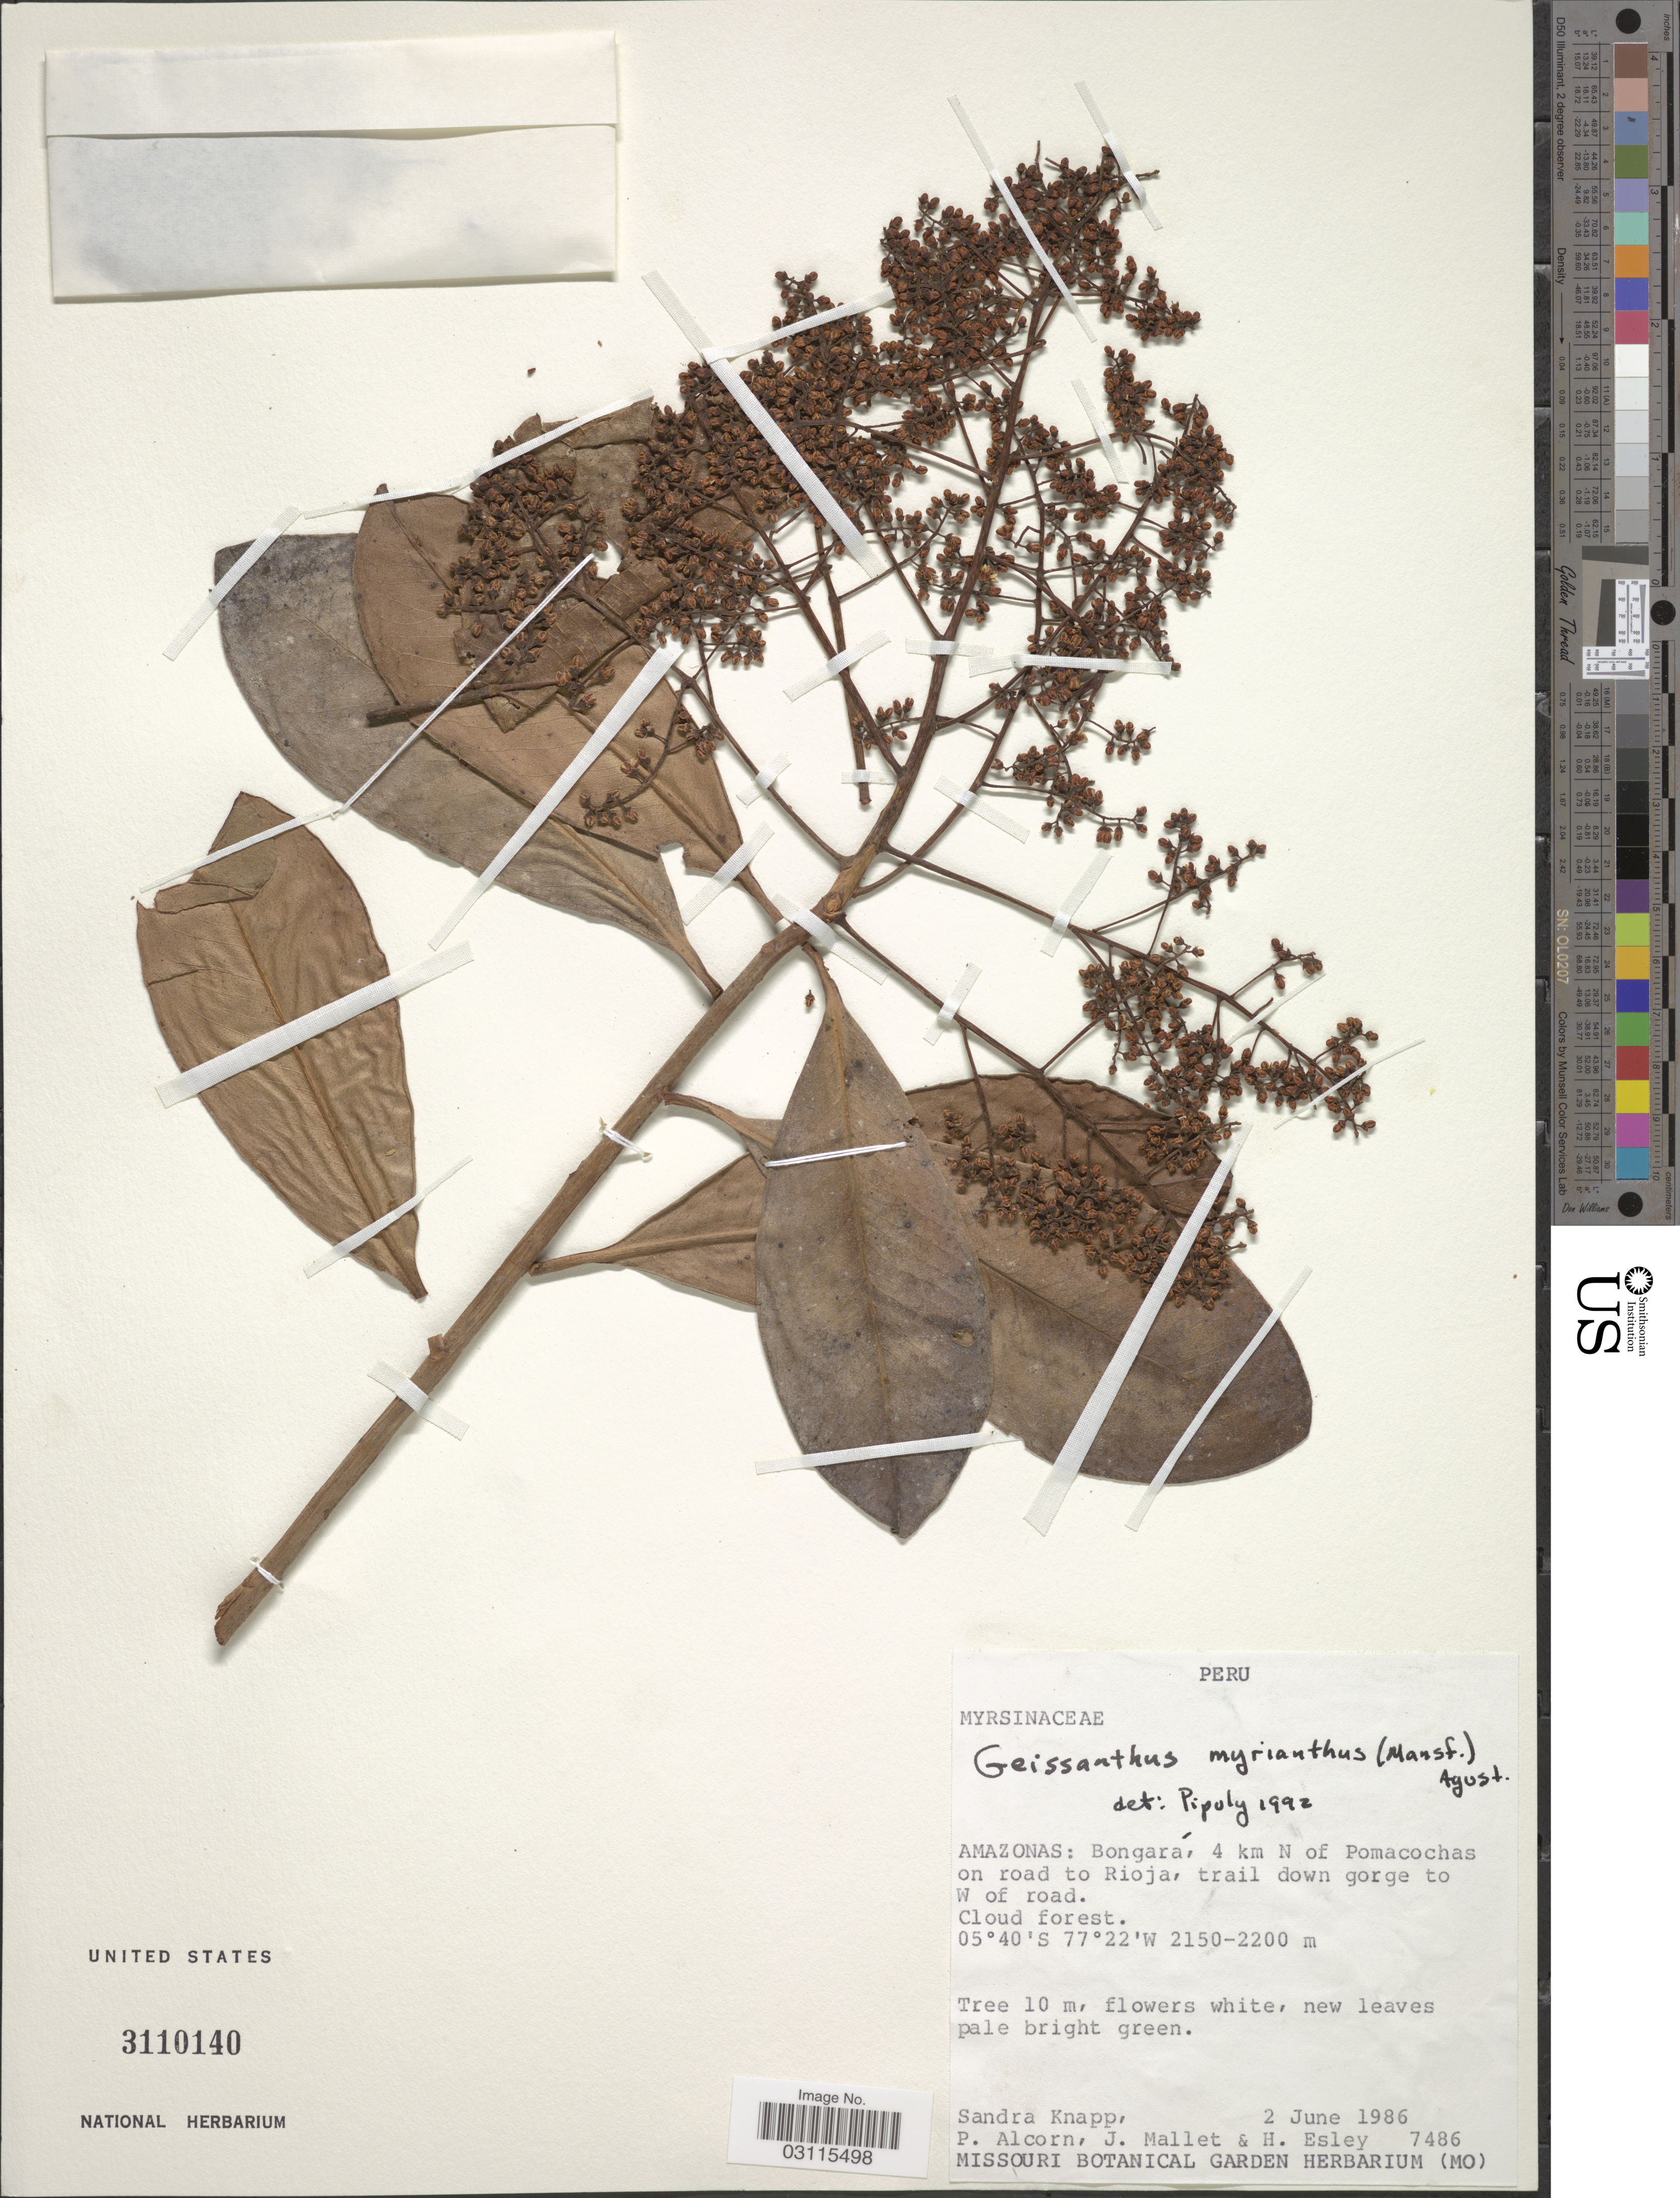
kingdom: Plantae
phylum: Tracheophyta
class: Magnoliopsida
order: Ericales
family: Primulaceae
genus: Geissanthus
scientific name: Geissanthus myrianthus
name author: (Mansf.) G. Agostini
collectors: S. Knapp, P. Alcorn, J. Mallet & H. Esley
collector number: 7486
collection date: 1986-06-02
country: Peru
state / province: Amazonas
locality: Bongará, 4 km N of Pomacochas on road to Rioja, trail down gorge to W of road.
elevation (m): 2150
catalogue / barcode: US 3110140